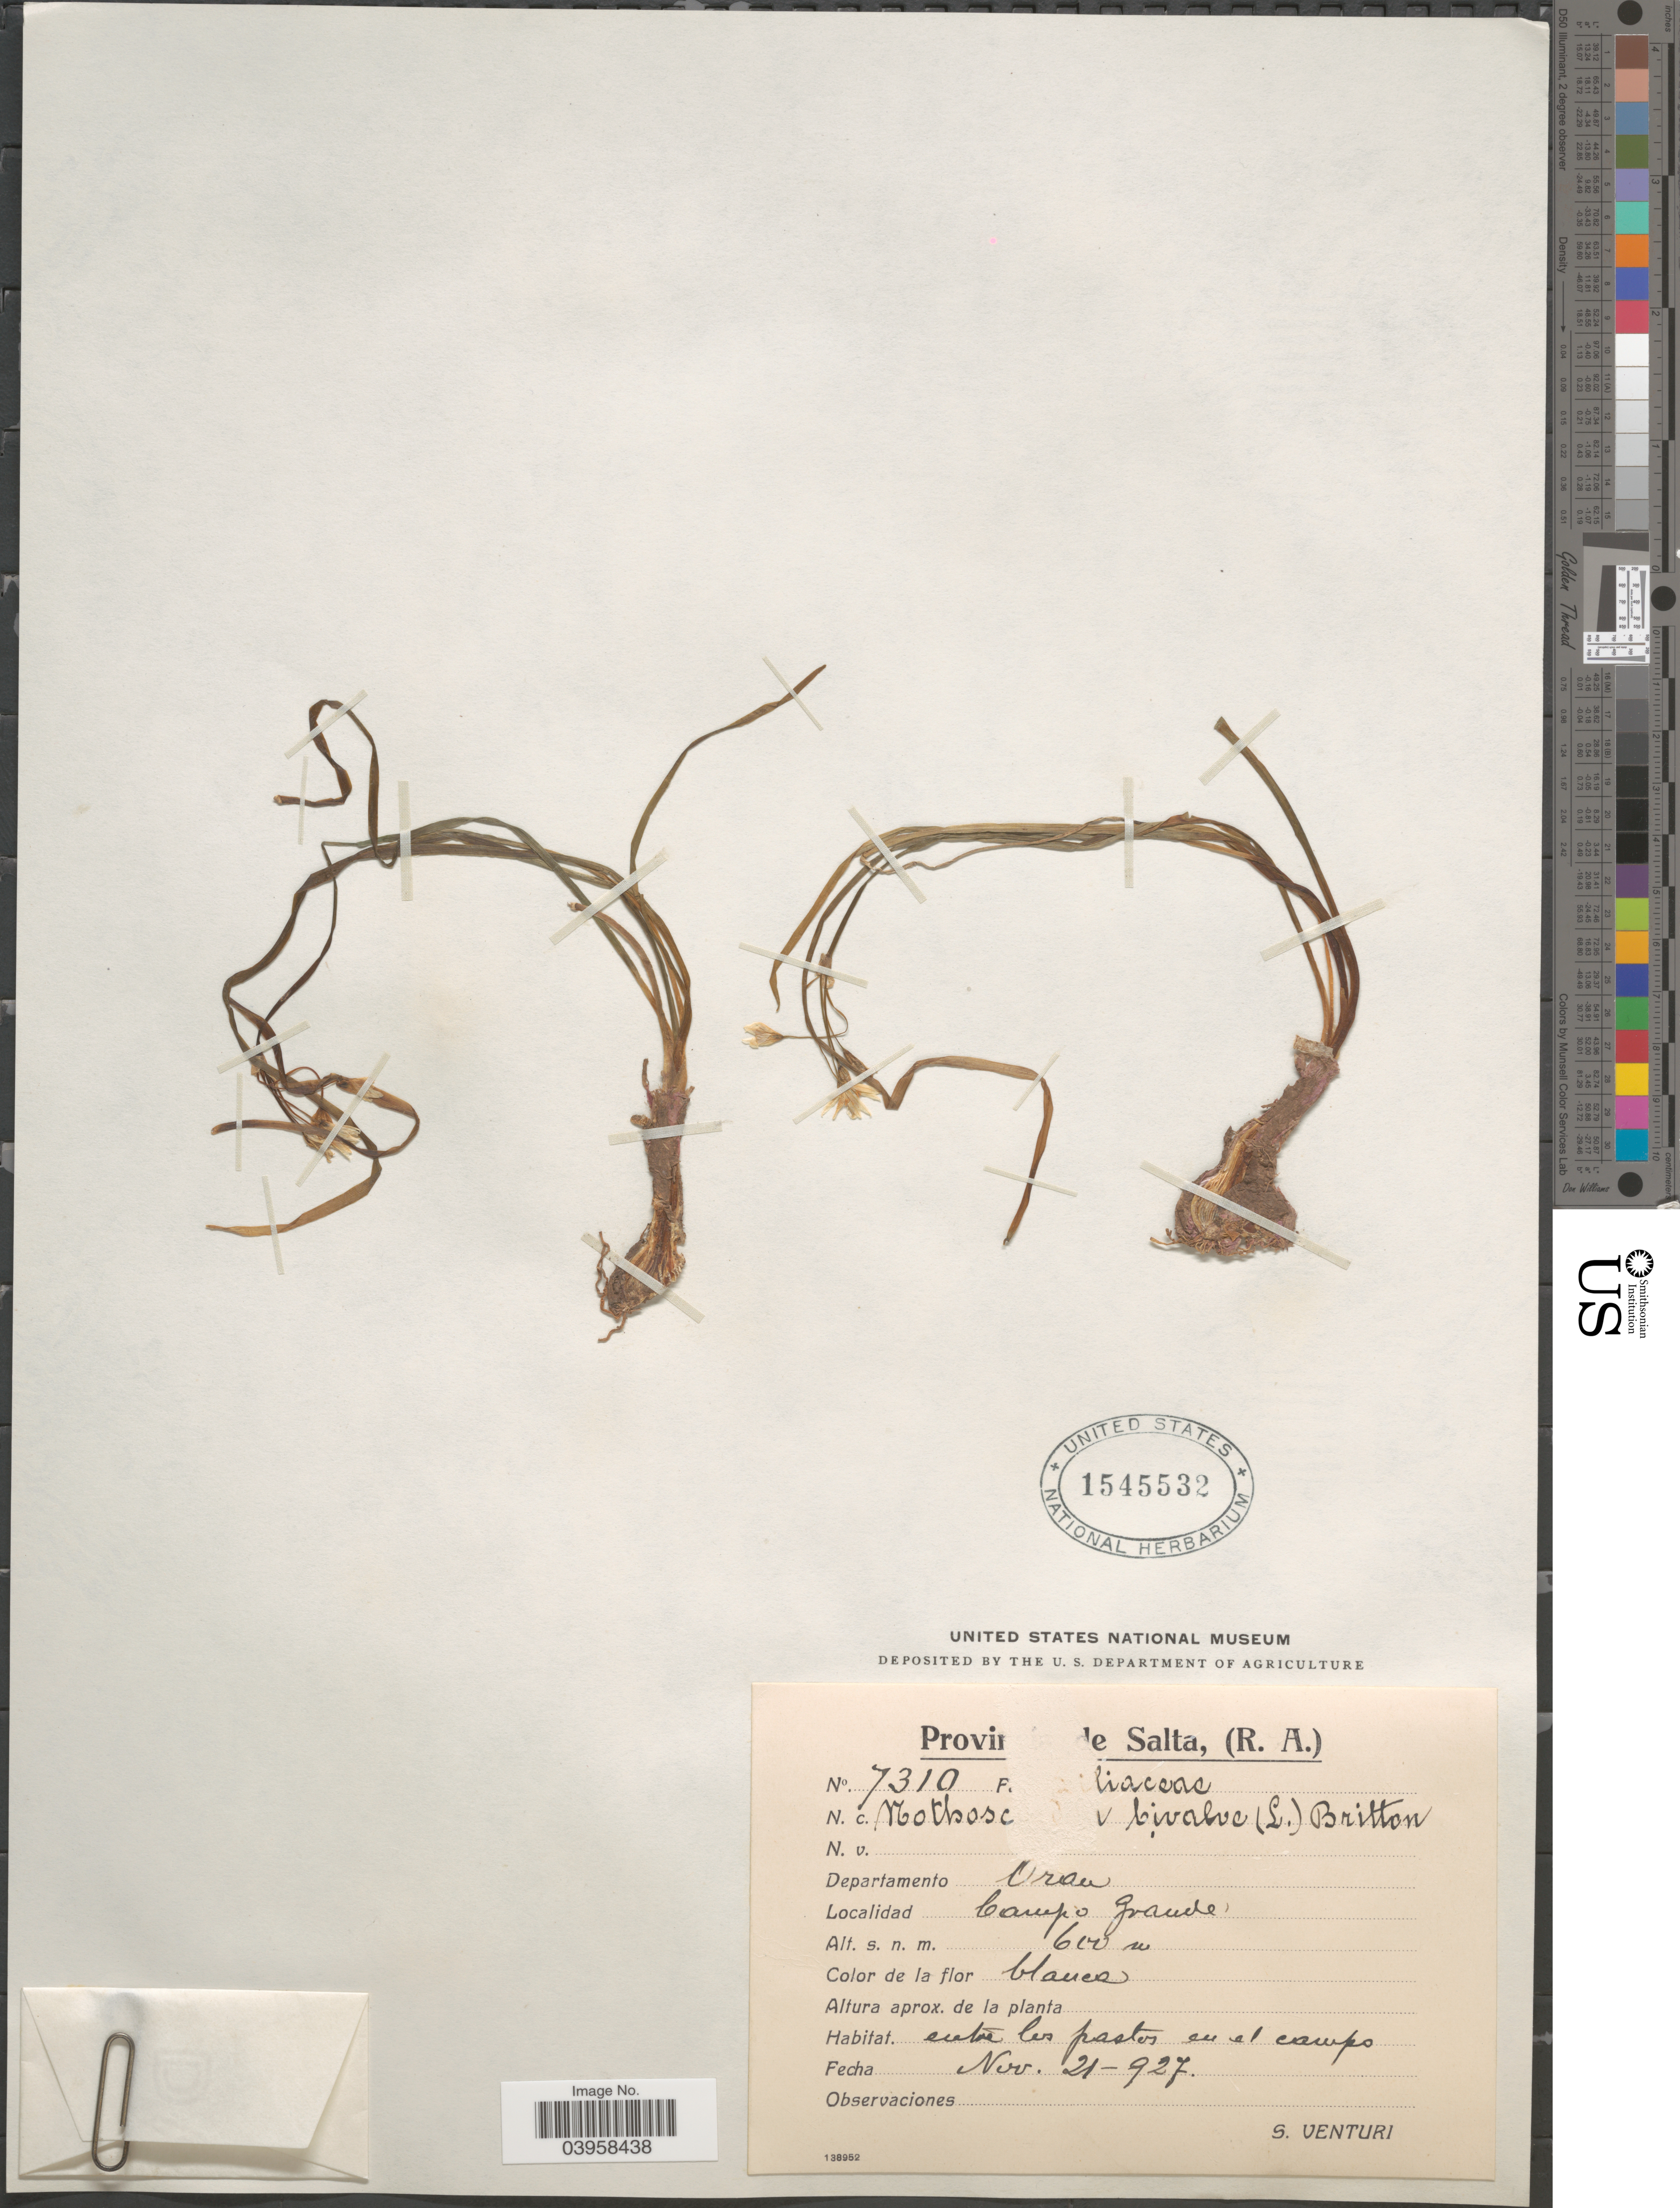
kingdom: Plantae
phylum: Tracheophyta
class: Liliopsida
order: Asparagales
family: Amaryllidaceae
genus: Nothoscordum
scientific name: Nothoscordum bivalve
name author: (L.) Britton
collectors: S. Venturi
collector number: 7310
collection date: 1927-11-21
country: Argentina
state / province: Salta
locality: Departamento Oran. Campo Grande.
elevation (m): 600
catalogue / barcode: US 1545532